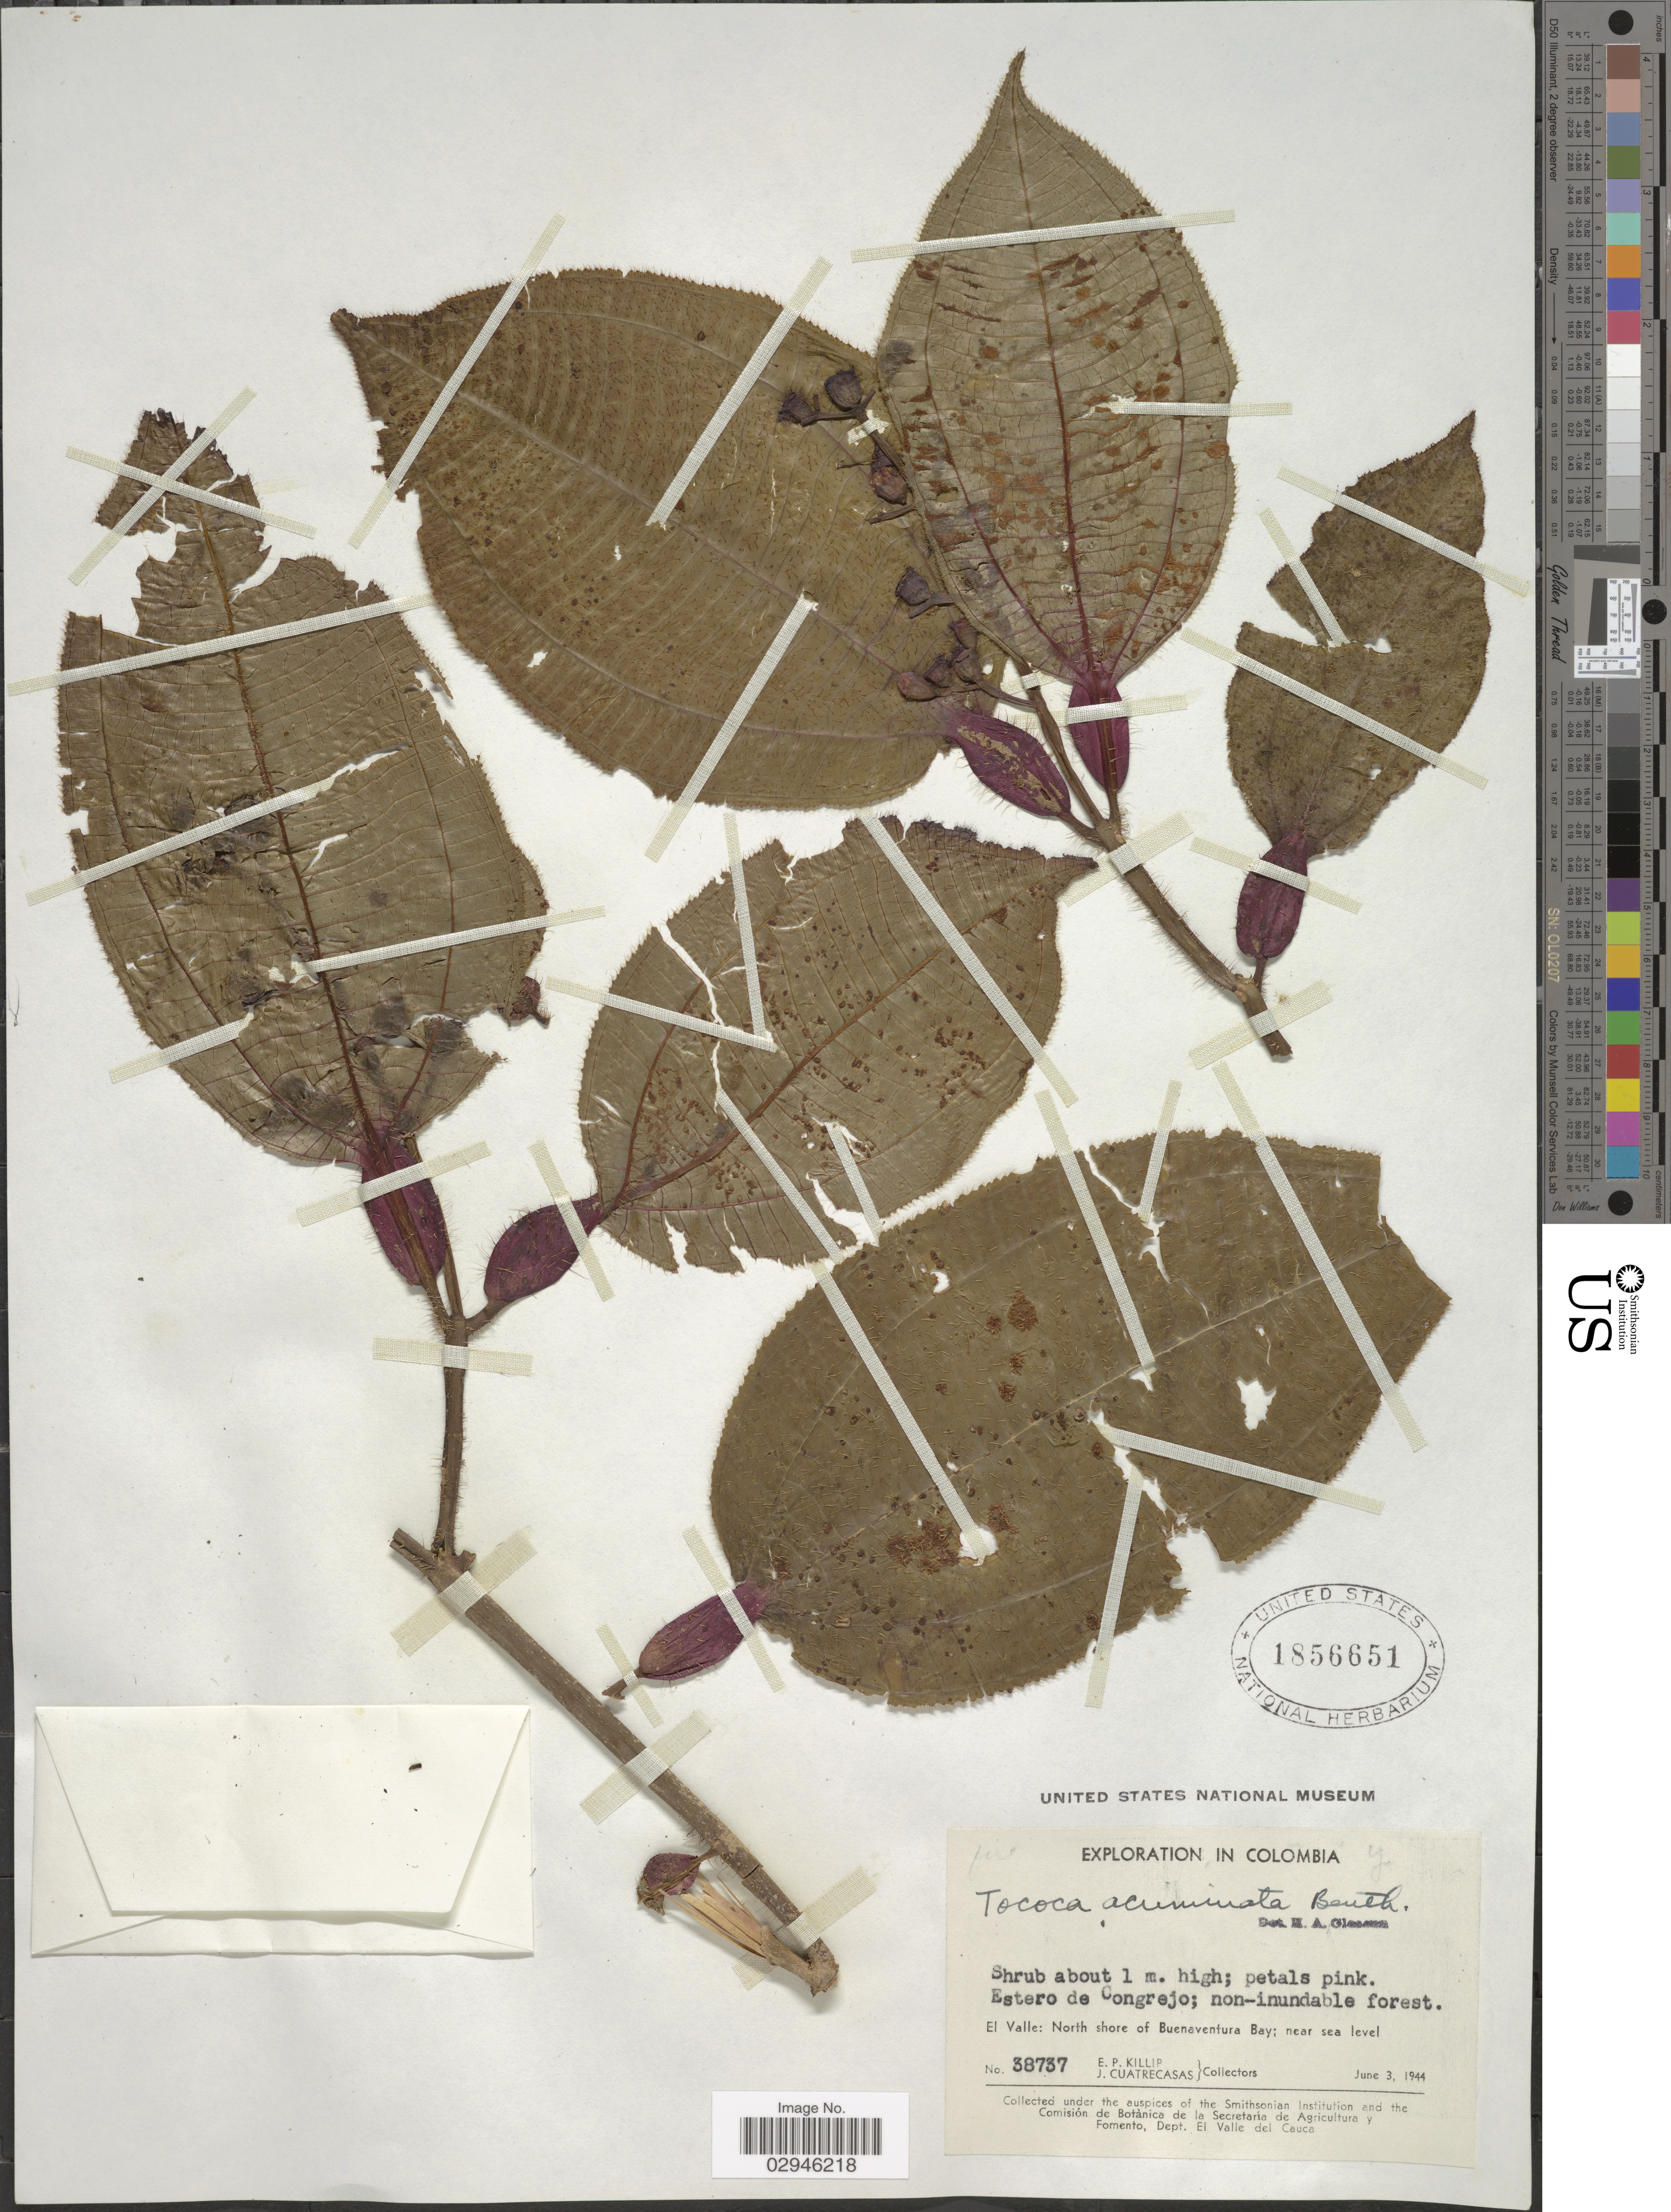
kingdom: Plantae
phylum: Tracheophyta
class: Magnoliopsida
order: Myrtales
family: Melastomataceae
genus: Tococa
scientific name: Tococa acuminata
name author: Benth.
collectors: E. P. Killip & J. Cuatrecasas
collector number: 38737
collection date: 1944-06-03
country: Colombia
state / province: Valle del Cauca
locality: Estero de Congrejo. El Valle: North shore of Buenaventura Bay.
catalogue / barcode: US 1856651